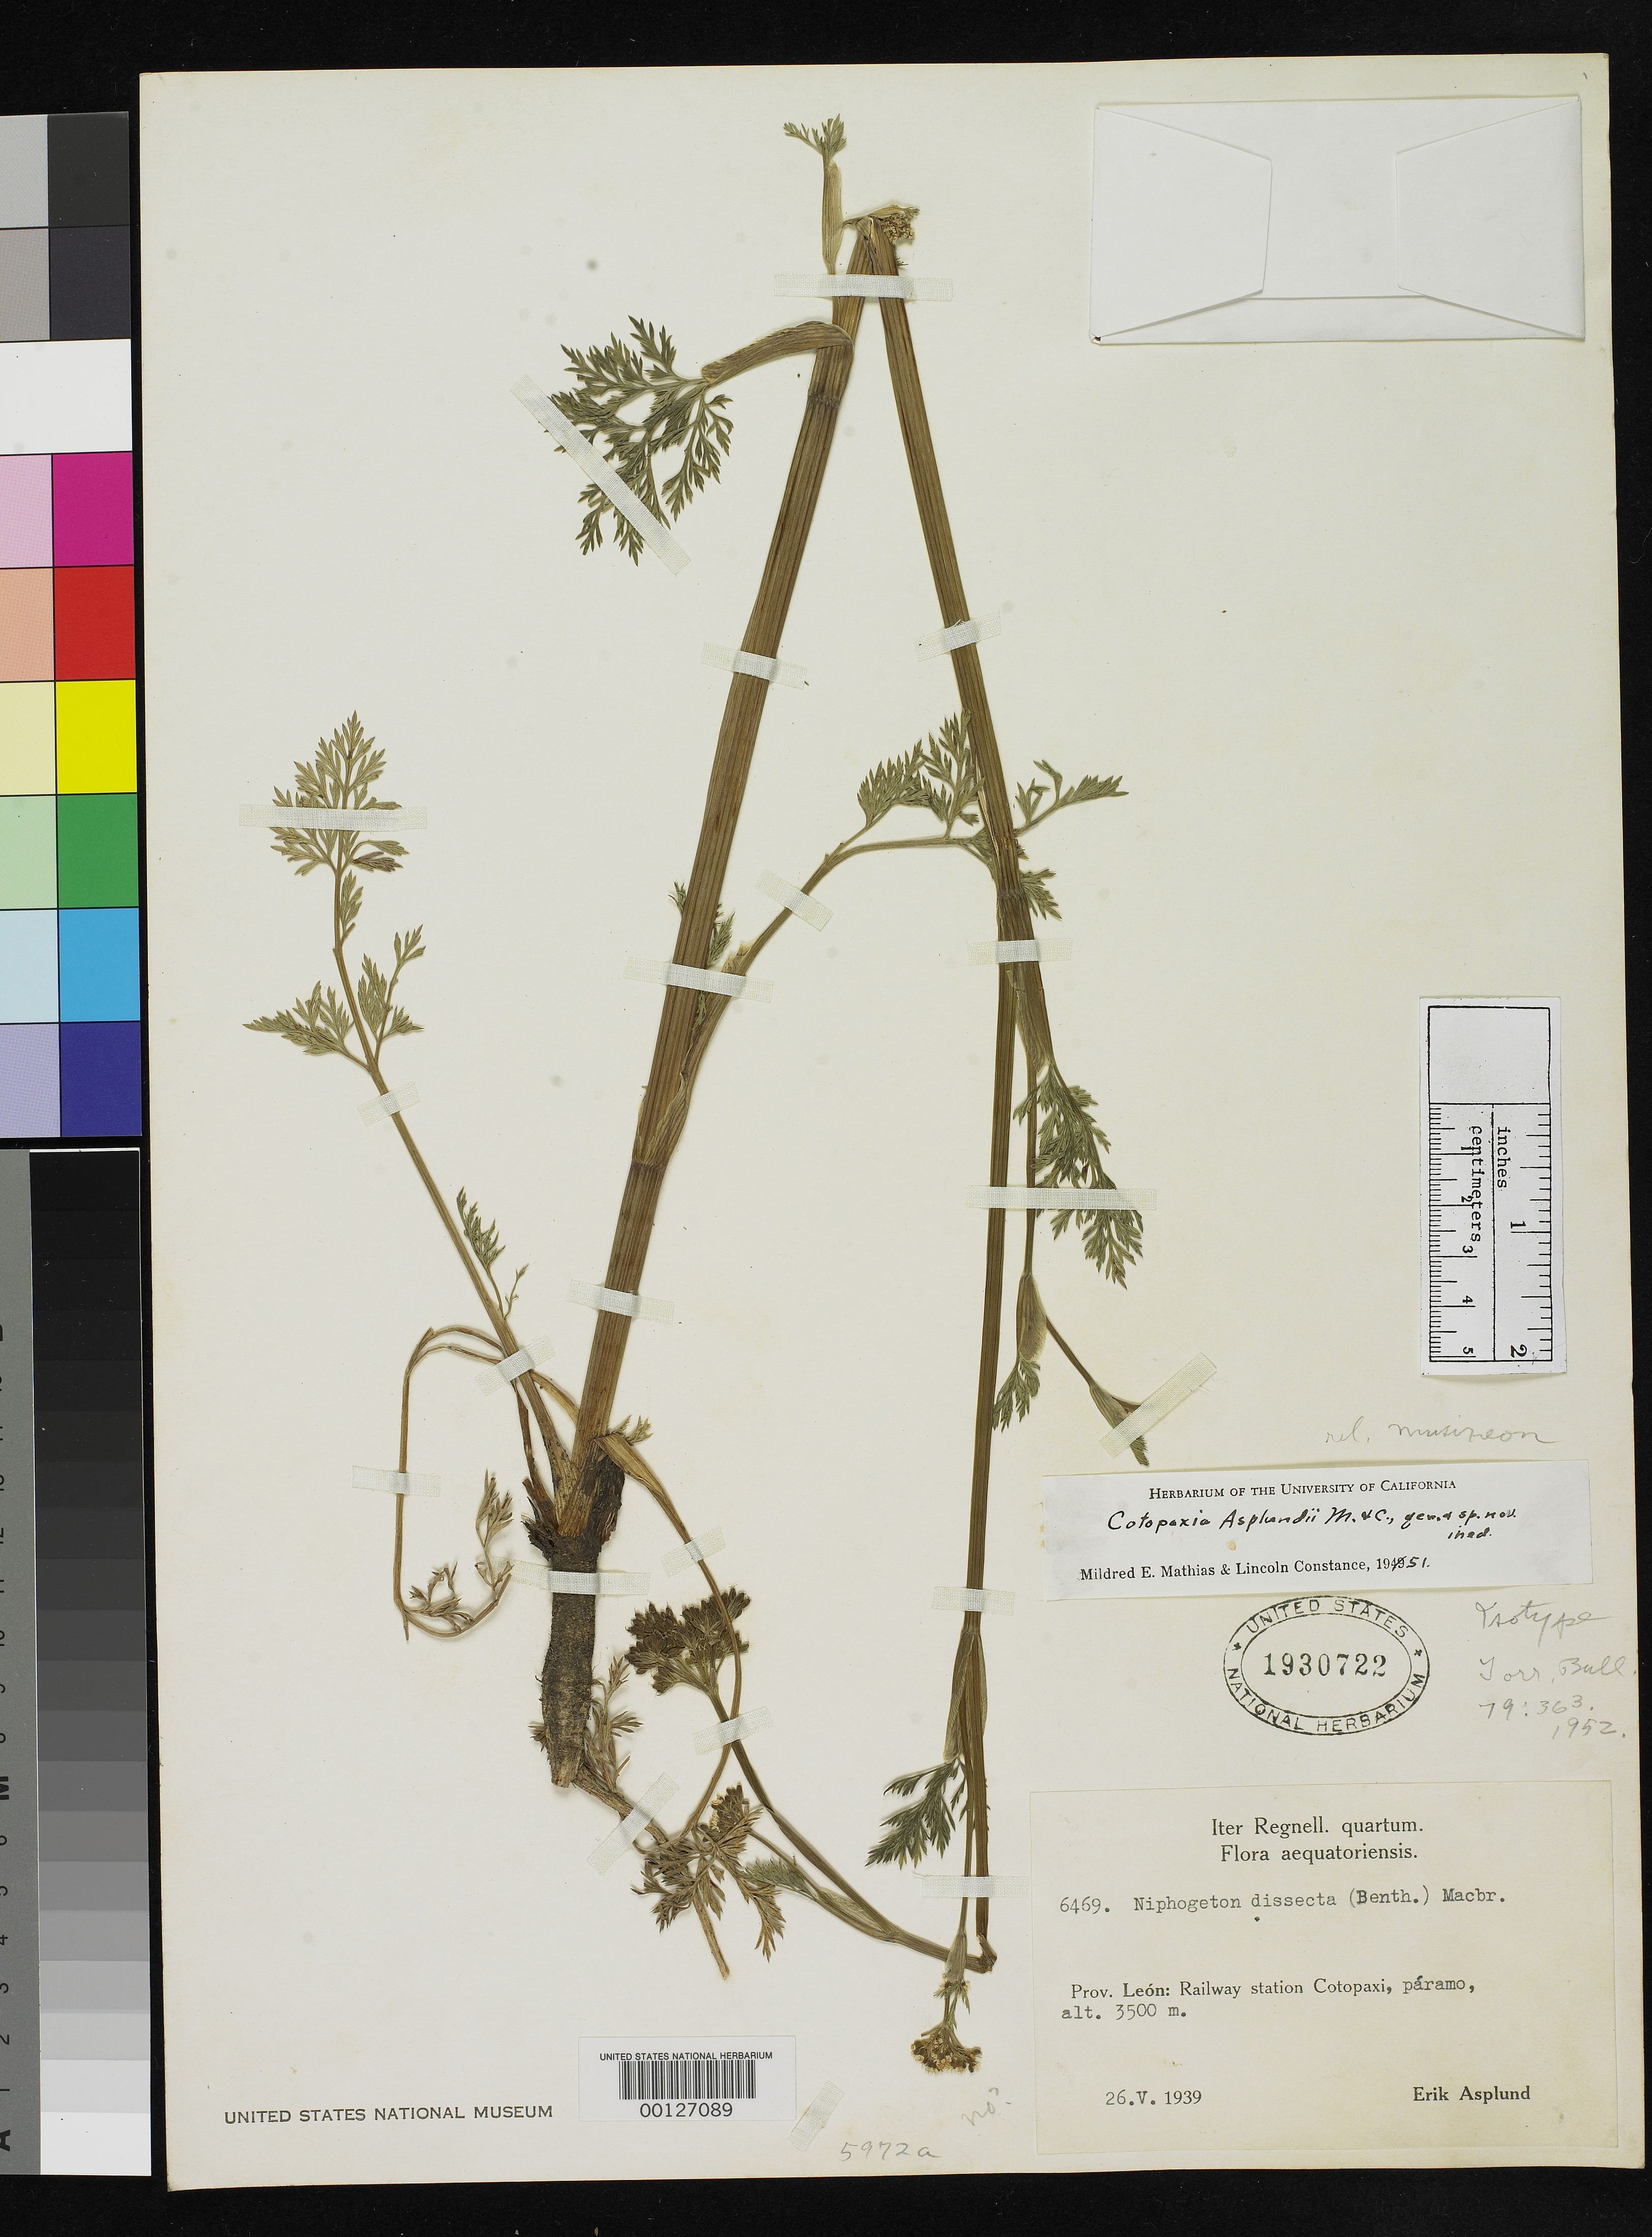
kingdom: Plantae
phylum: Tracheophyta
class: Magnoliopsida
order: Apiales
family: Apiaceae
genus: Cotopaxia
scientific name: Cotopaxia asplundii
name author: Mathias & Constance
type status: Isotype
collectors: E. Asplund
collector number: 6469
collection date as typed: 23 May 1939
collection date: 1939-05-23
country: Ecuador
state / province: Cotopaxi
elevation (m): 3500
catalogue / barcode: US 1930722